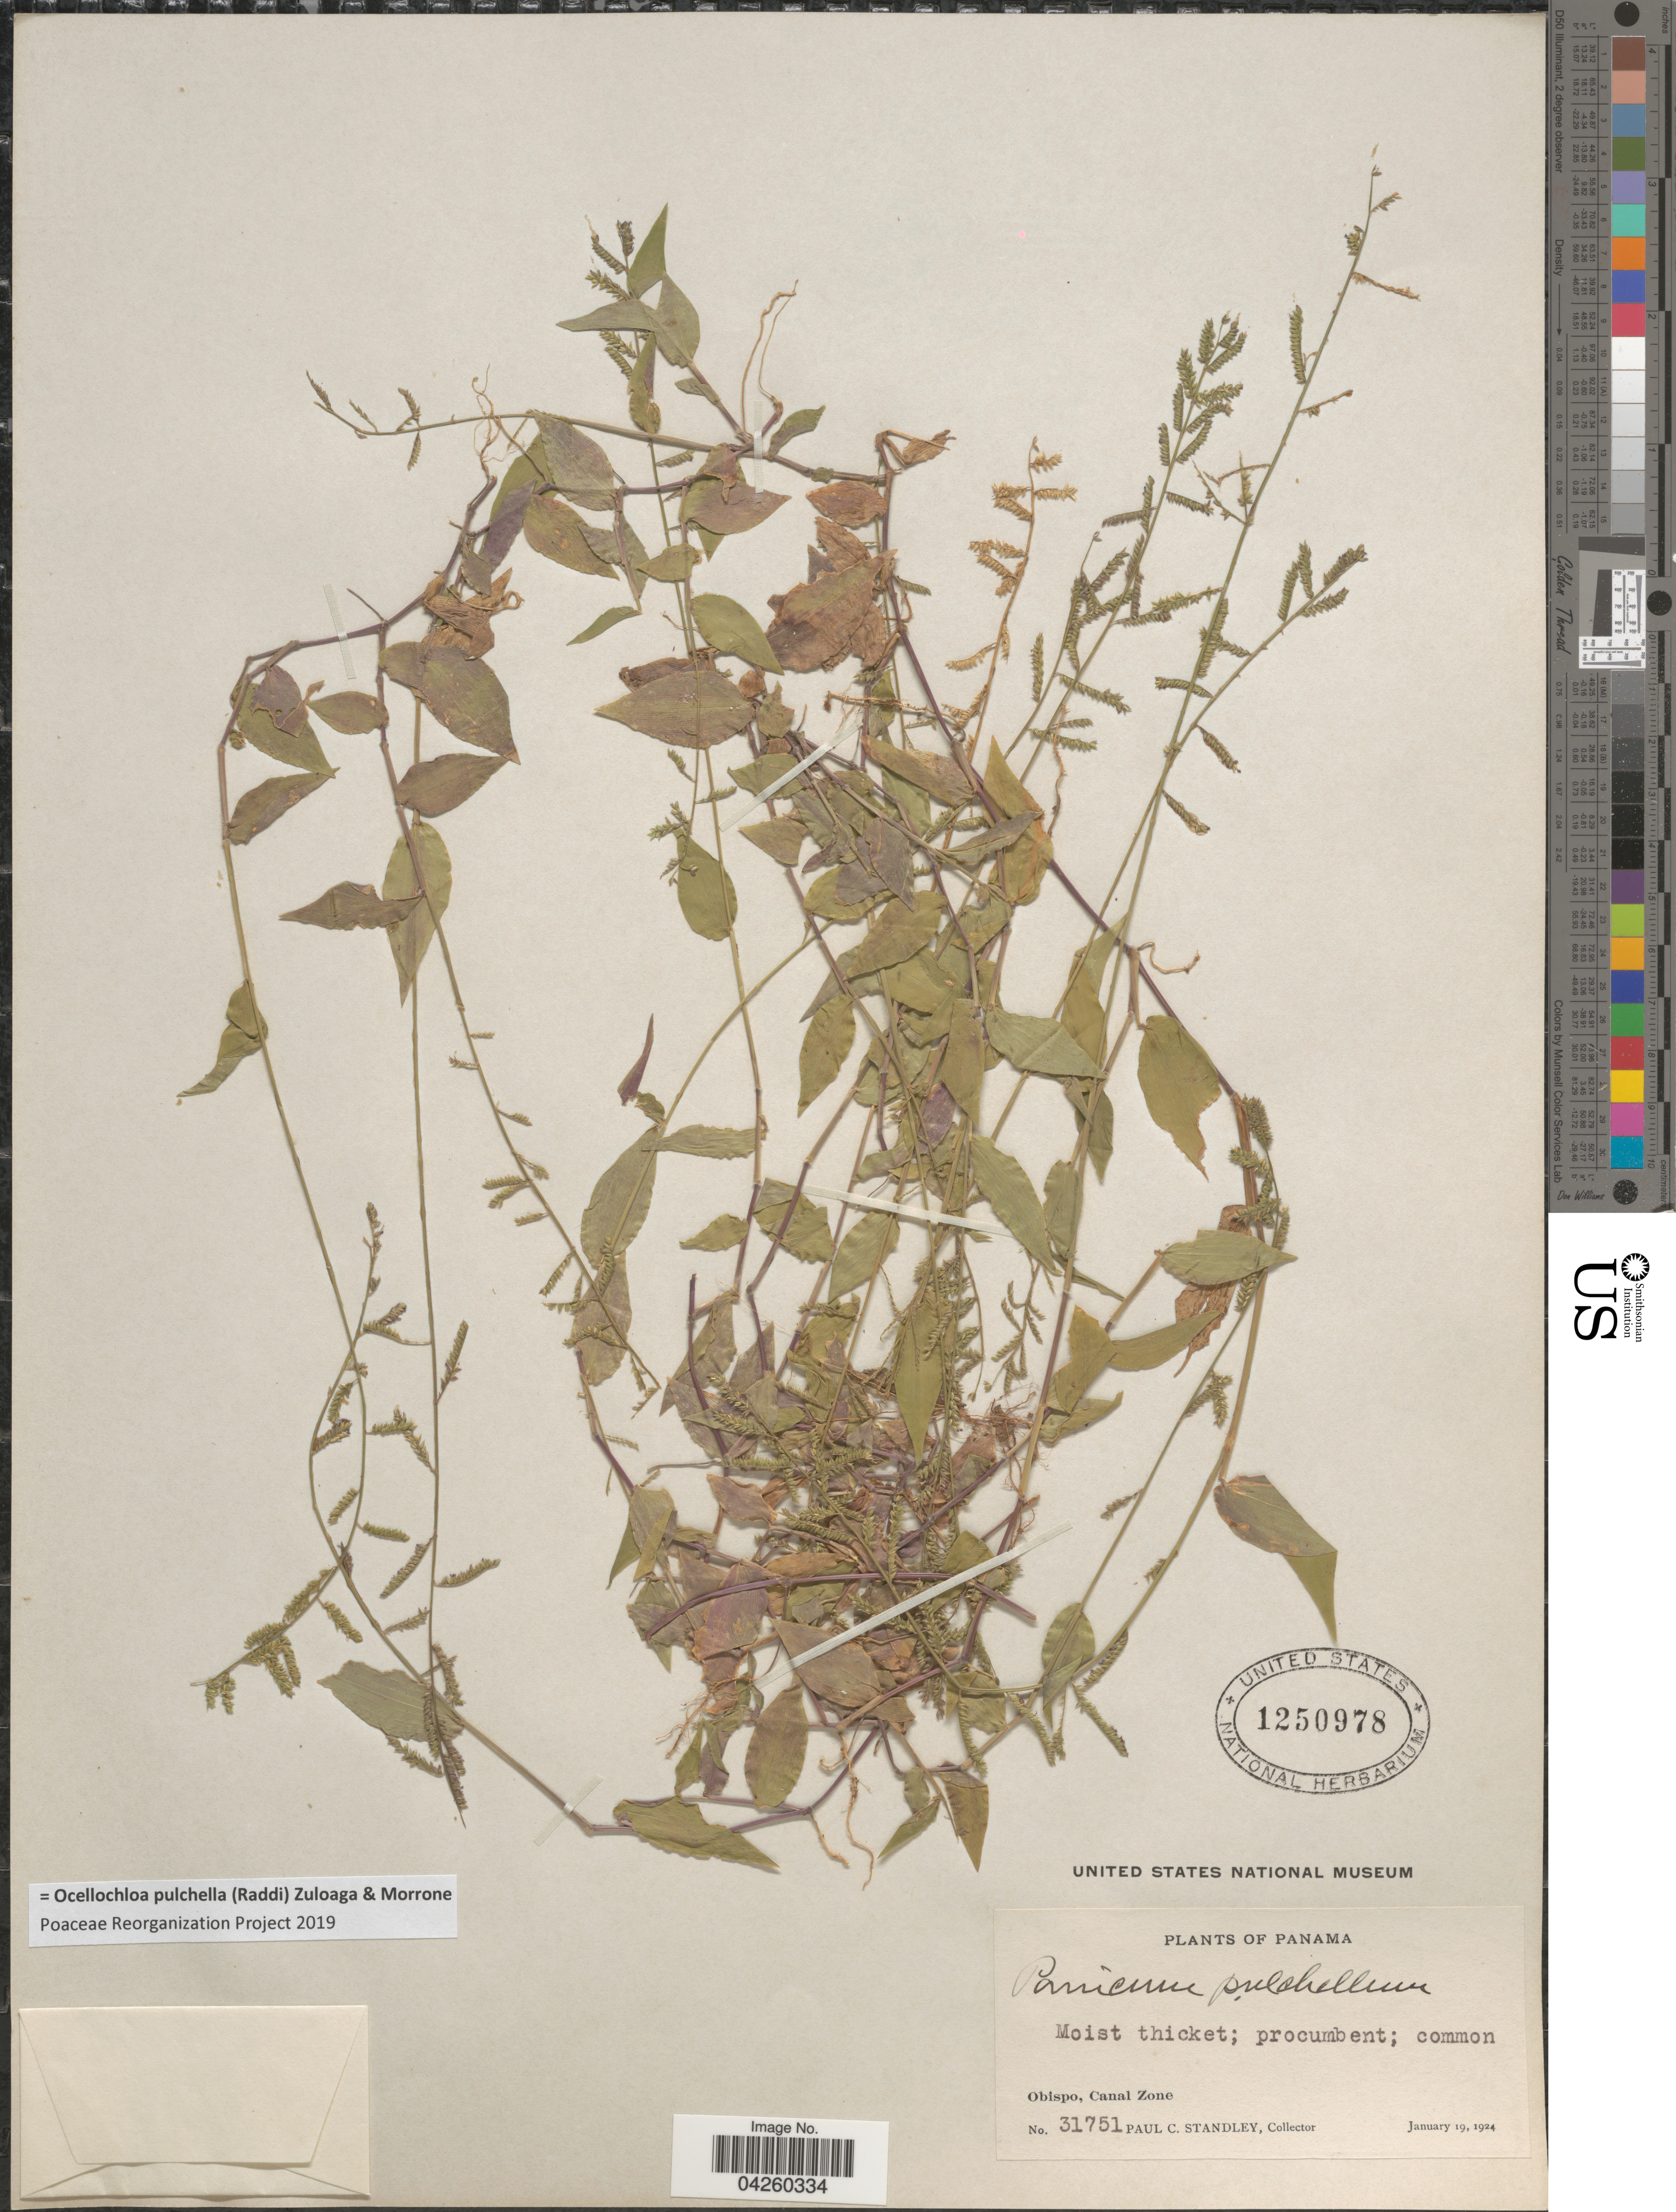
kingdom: Plantae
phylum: Tracheophyta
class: Liliopsida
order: Poales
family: Poaceae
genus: Ocellochloa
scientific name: Ocellochloa pulchella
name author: (Raddi) Zuloaga & Morrone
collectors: P. C. Standley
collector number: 31751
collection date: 1924-01-19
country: Panama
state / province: Colón / Panamá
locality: Obispo, Canal Zone.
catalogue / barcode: US 1250978